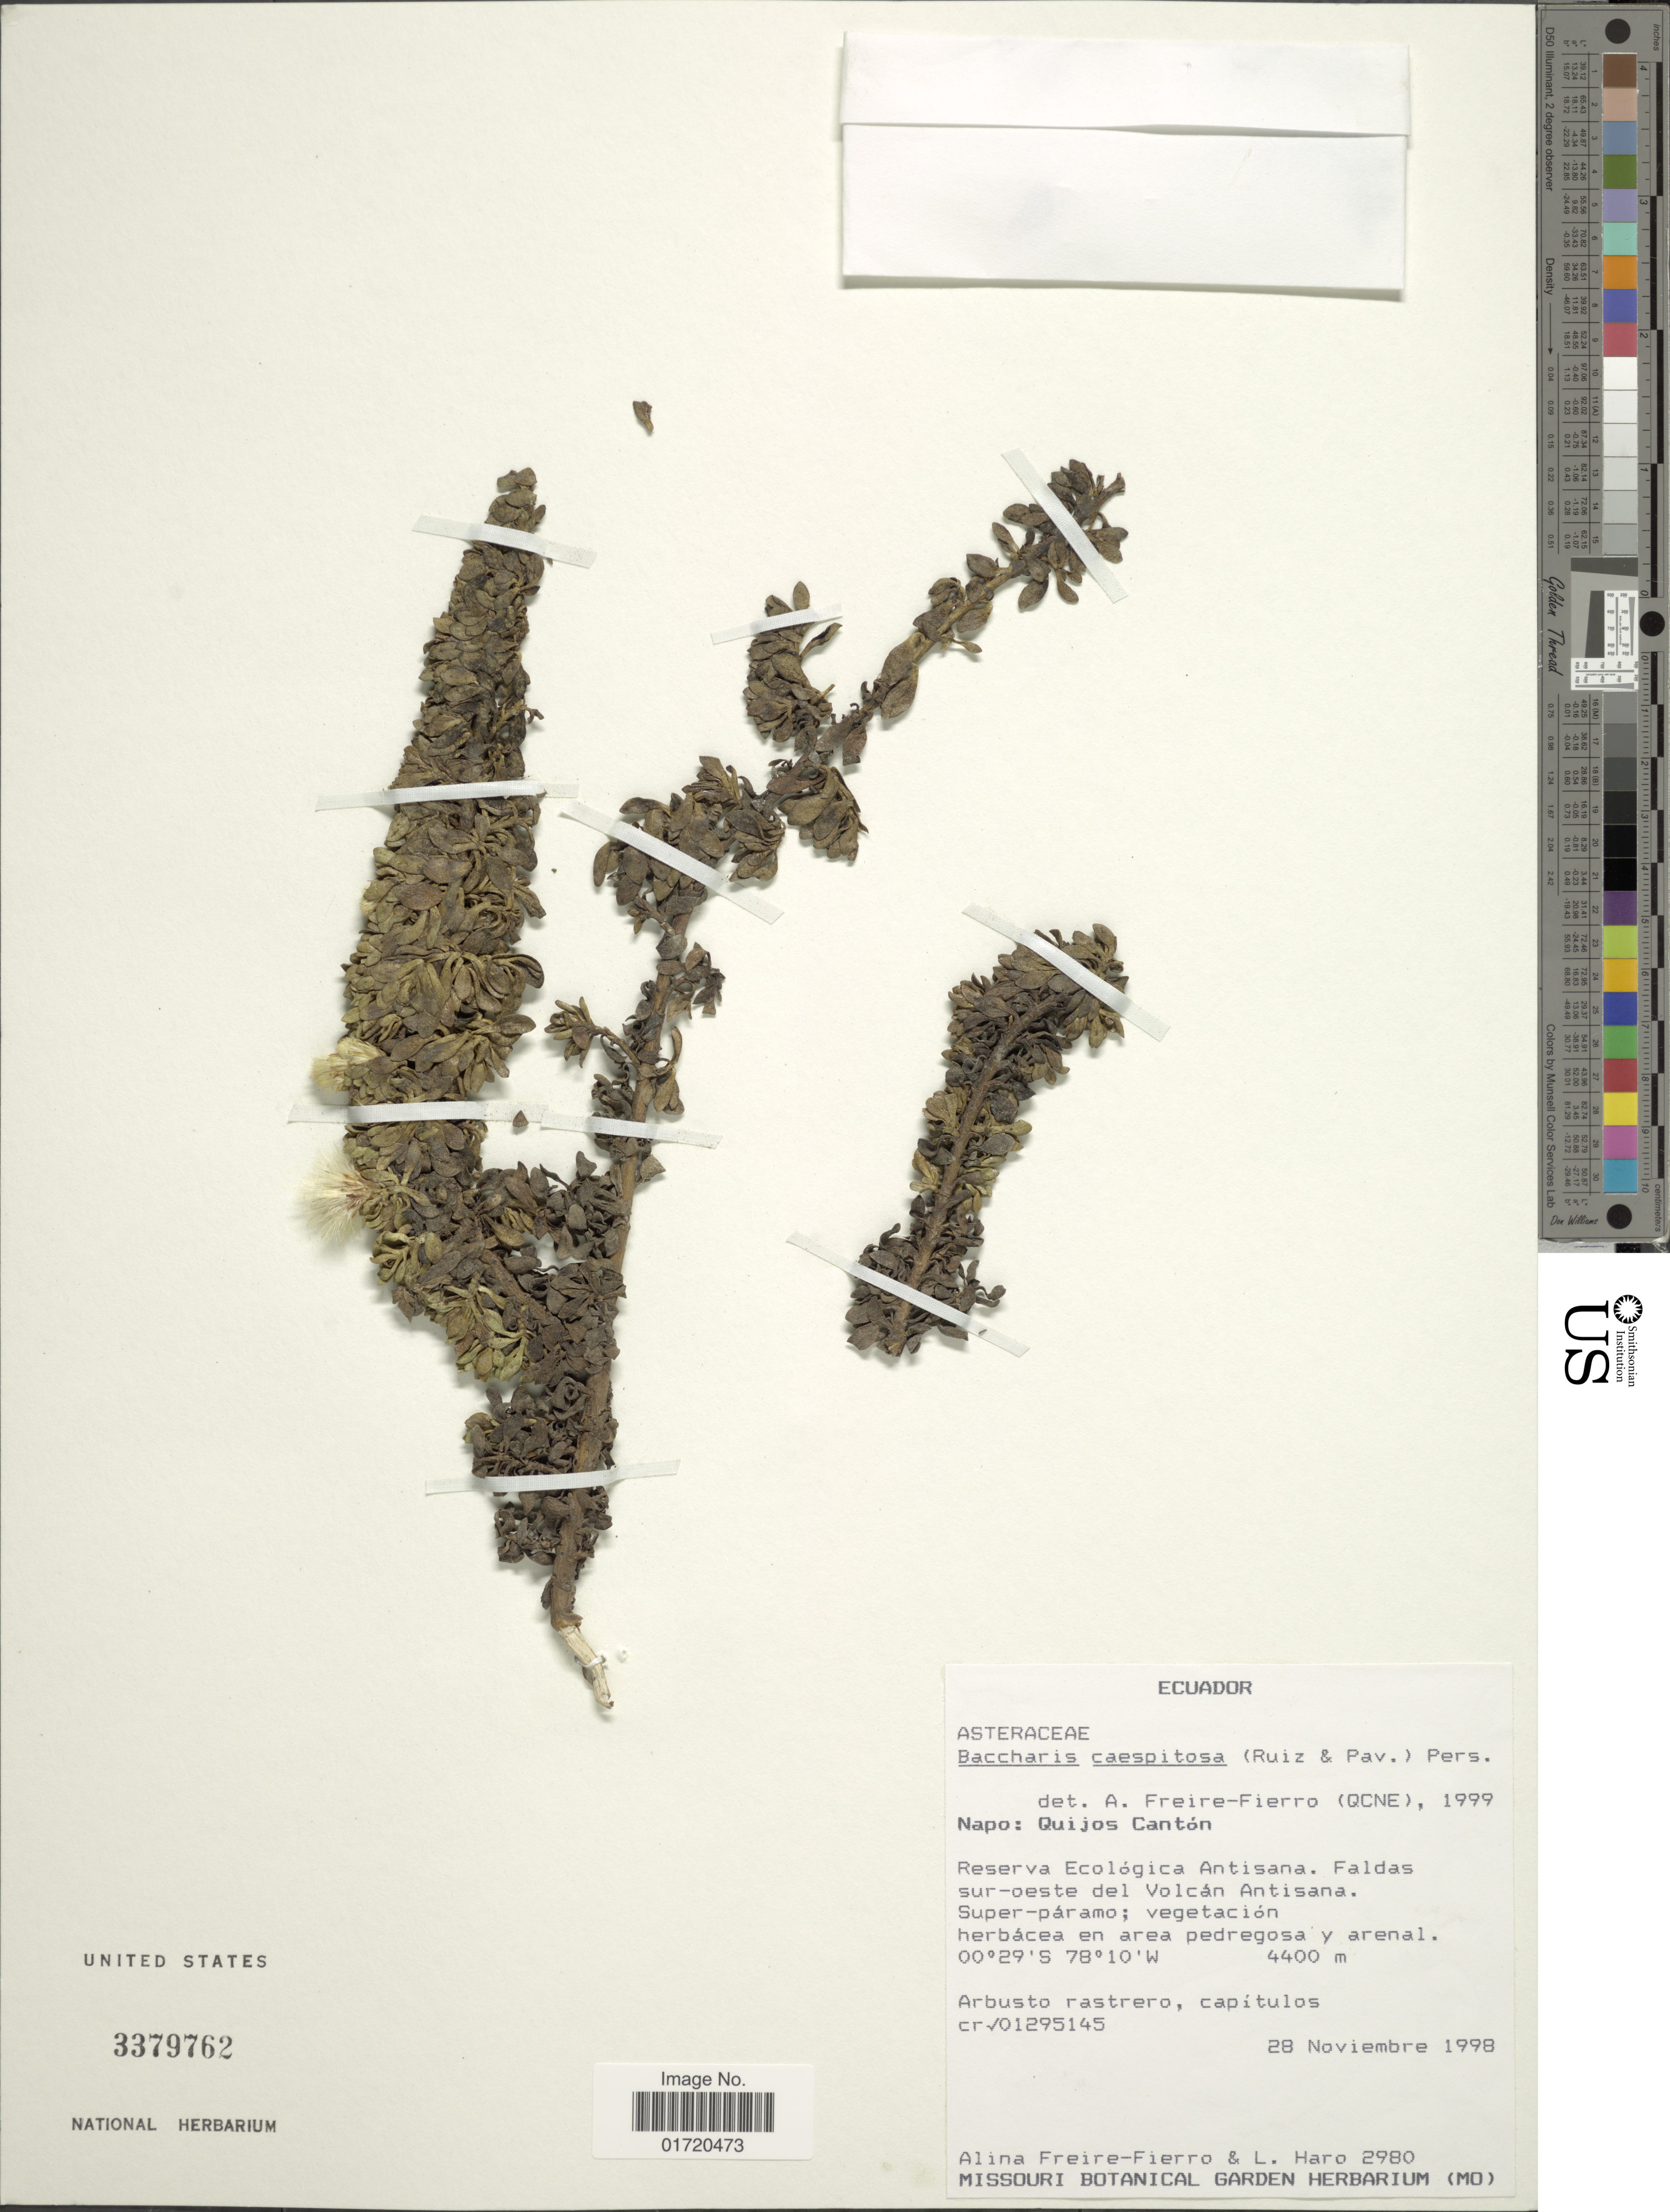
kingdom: Plantae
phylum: Tracheophyta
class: Magnoliopsida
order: Asterales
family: Asteraceae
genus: Baccharis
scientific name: Baccharis caespitosa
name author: (Ruiz & Pav.) Pers.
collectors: A. Freire-Fierro & L. Haro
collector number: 2980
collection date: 1998-11-28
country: Ecuador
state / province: Napo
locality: Quijos Canton. Reserva Ecologica Antisana. Faldas sur-oeste del Volcan Antsana.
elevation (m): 4400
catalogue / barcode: US 3379762